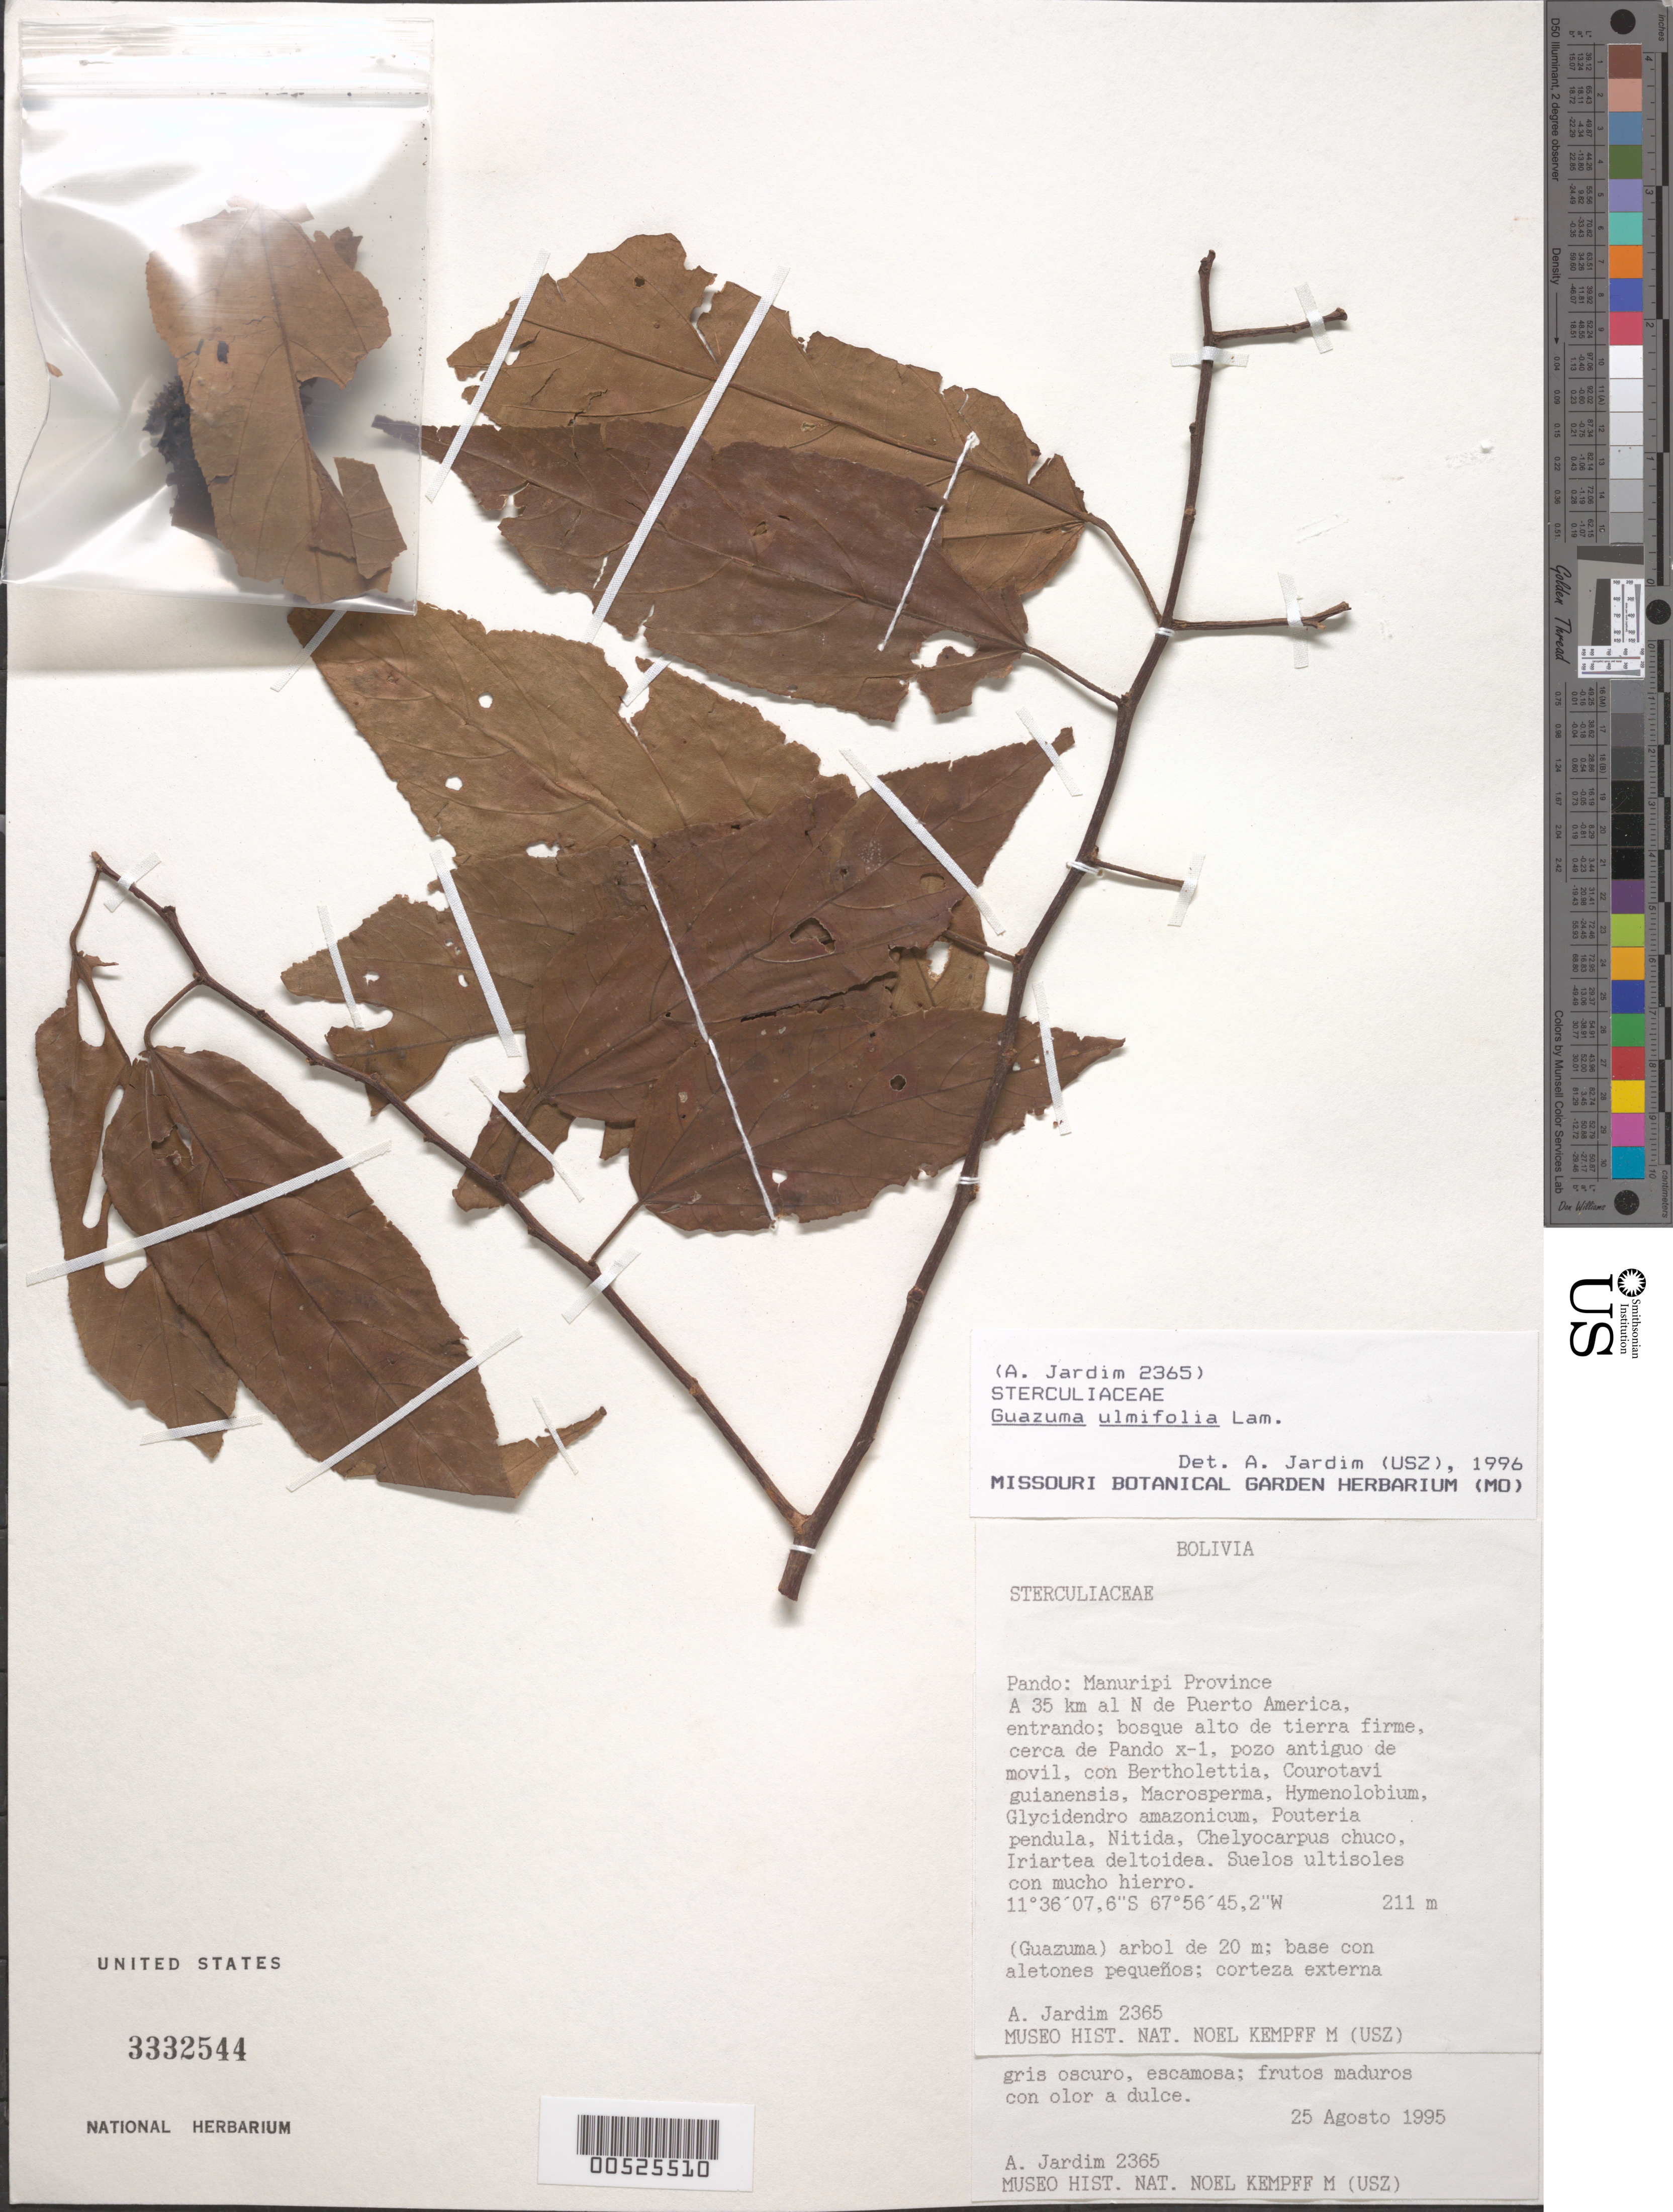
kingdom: Plantae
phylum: Tracheophyta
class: Magnoliopsida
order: Malvales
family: Malvaceae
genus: Guazuma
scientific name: Guazuma ulmifolia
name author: Lam.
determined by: Jardim, A.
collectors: A. Jardim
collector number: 2365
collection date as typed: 25 Aug 1995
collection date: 1995-08-25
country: Bolivia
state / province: Pando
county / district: Manuripi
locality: A 35 km al N de Puerto America, entrando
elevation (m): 211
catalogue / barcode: US 3332544